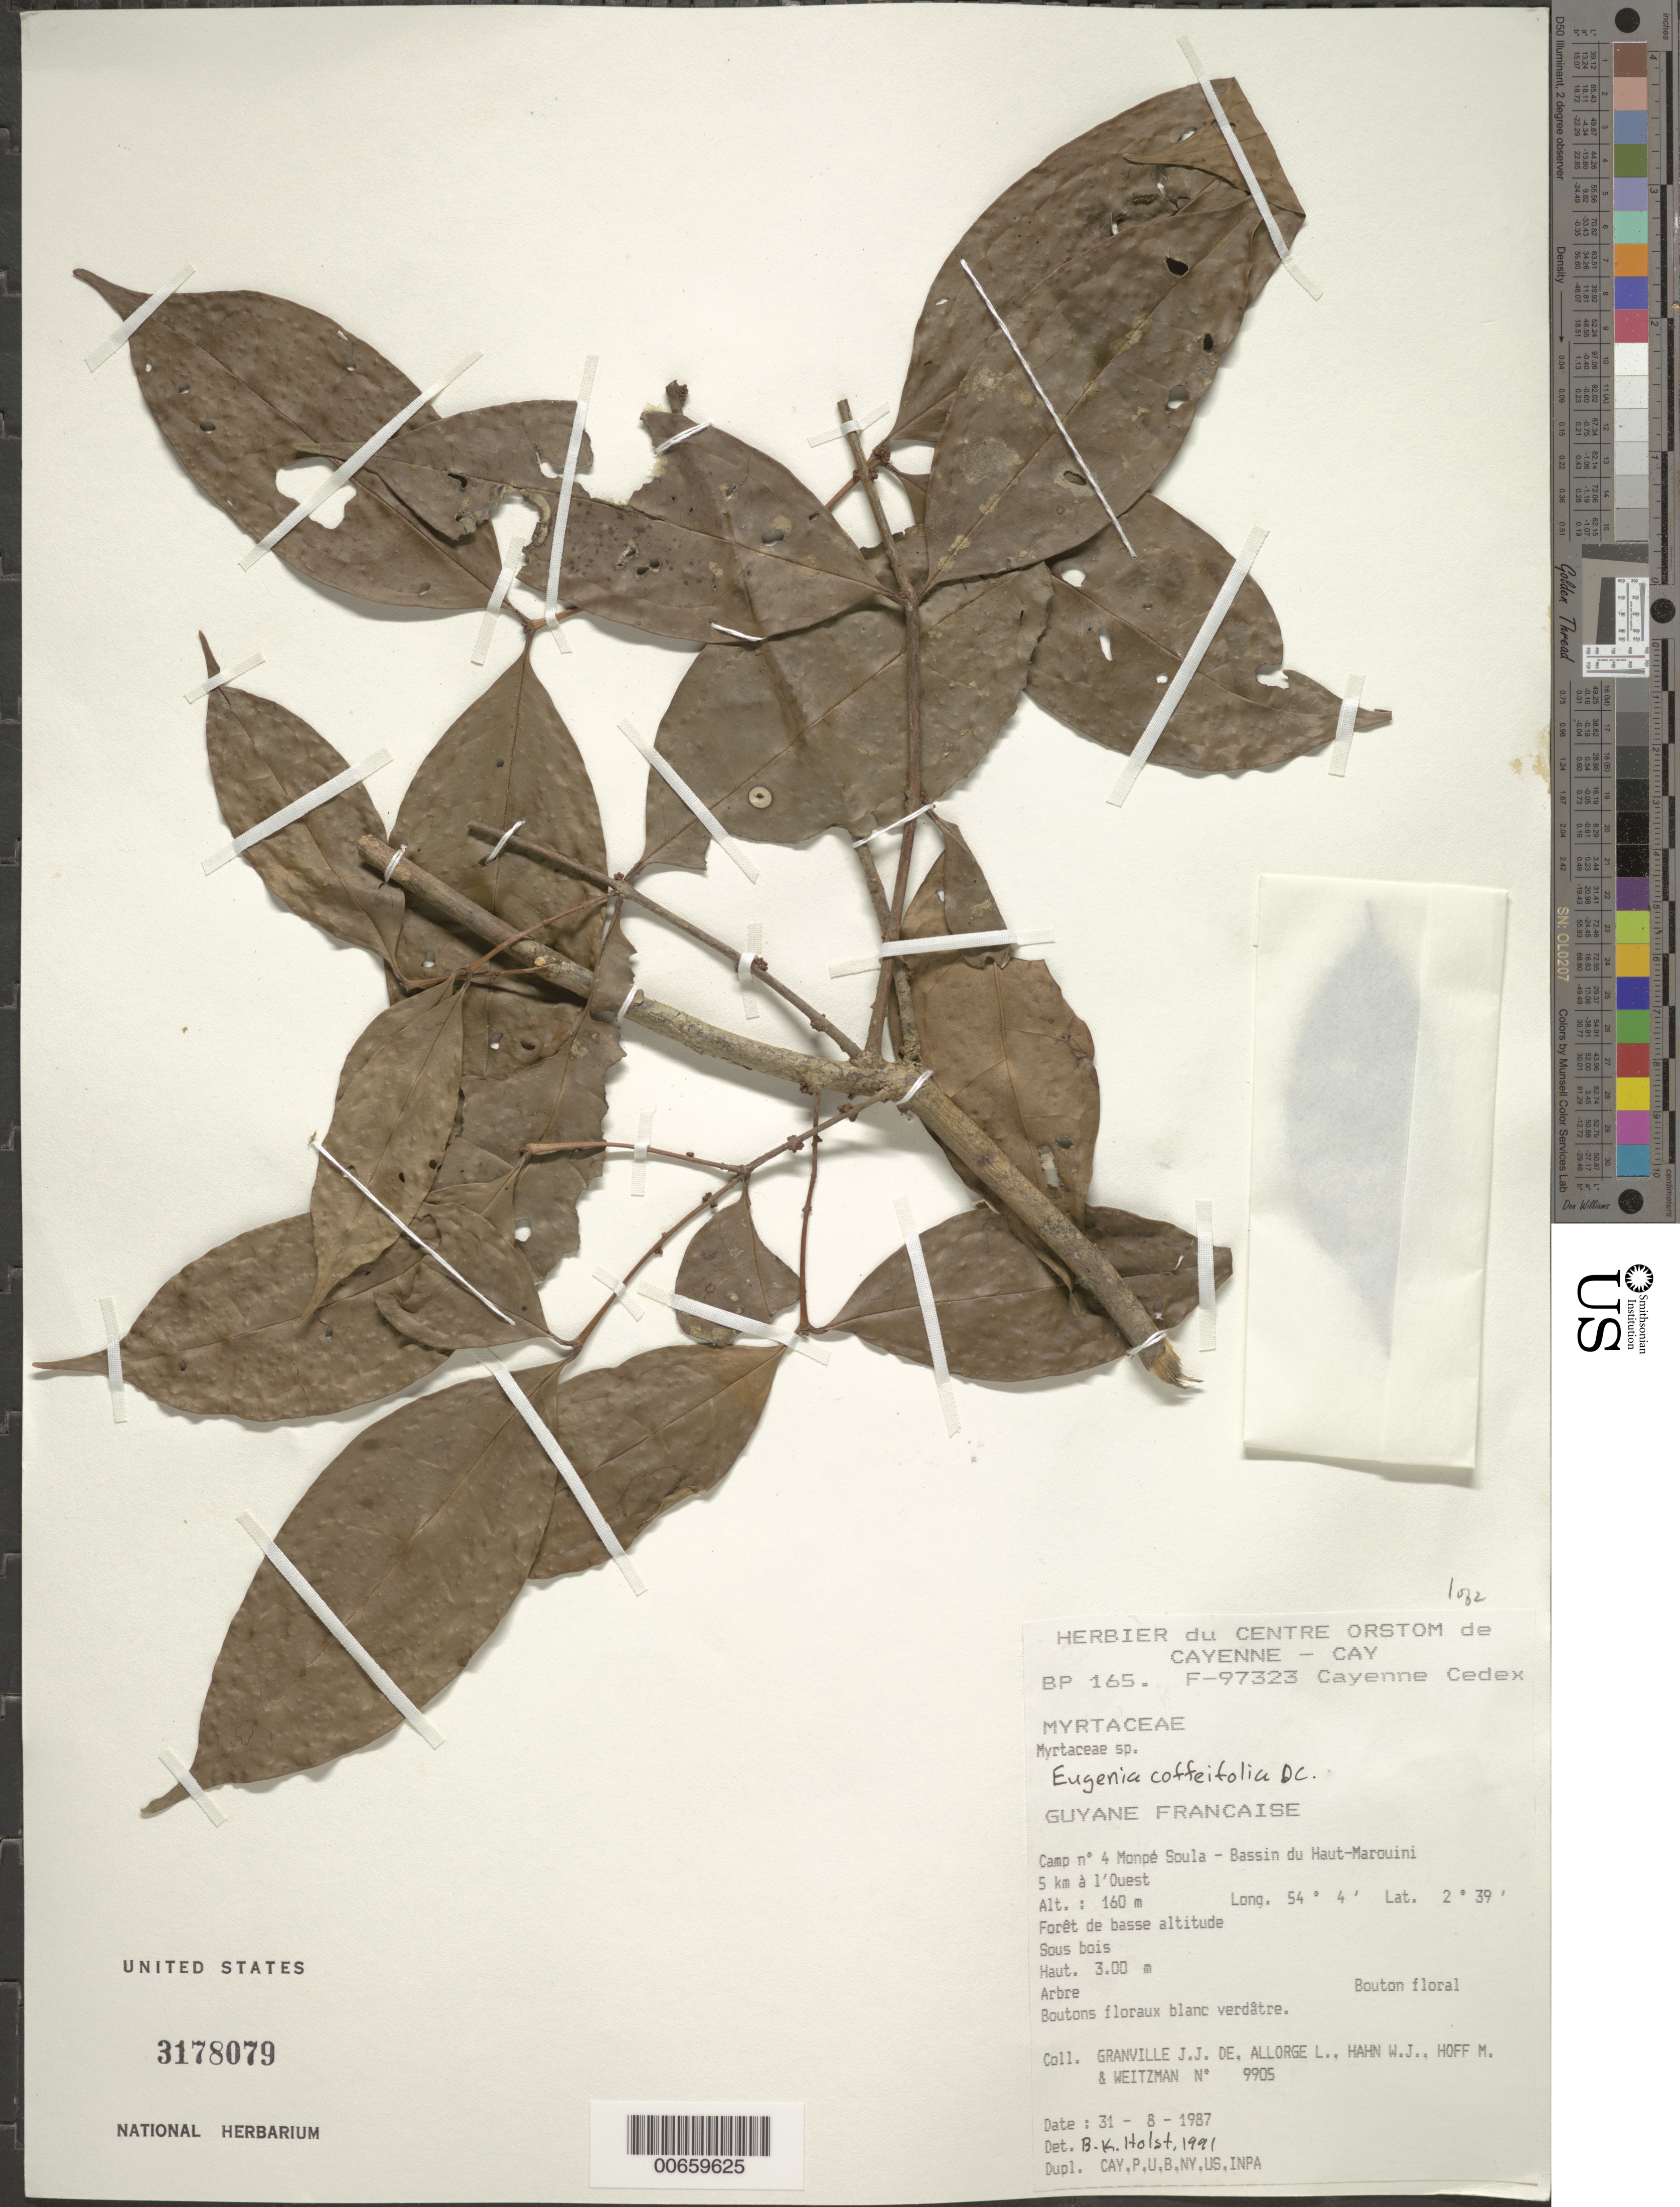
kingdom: Plantae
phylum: Tracheophyta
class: Magnoliopsida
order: Myrtales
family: Myrtaceae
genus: Eugenia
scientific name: Eugenia sinemariensis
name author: Aubl.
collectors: J.-J. de Granville, L. Allorge, W. J. Hahn, M. Hoff & A. L. Weitzman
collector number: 9905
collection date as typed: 31-Aug-87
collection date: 1987-08-31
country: French Guiana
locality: Monpé Soula, Camp #4, Bassin du Haut-Marouini, 5 km to W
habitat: Forêt de basse altitude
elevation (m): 160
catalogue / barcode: US 3178079